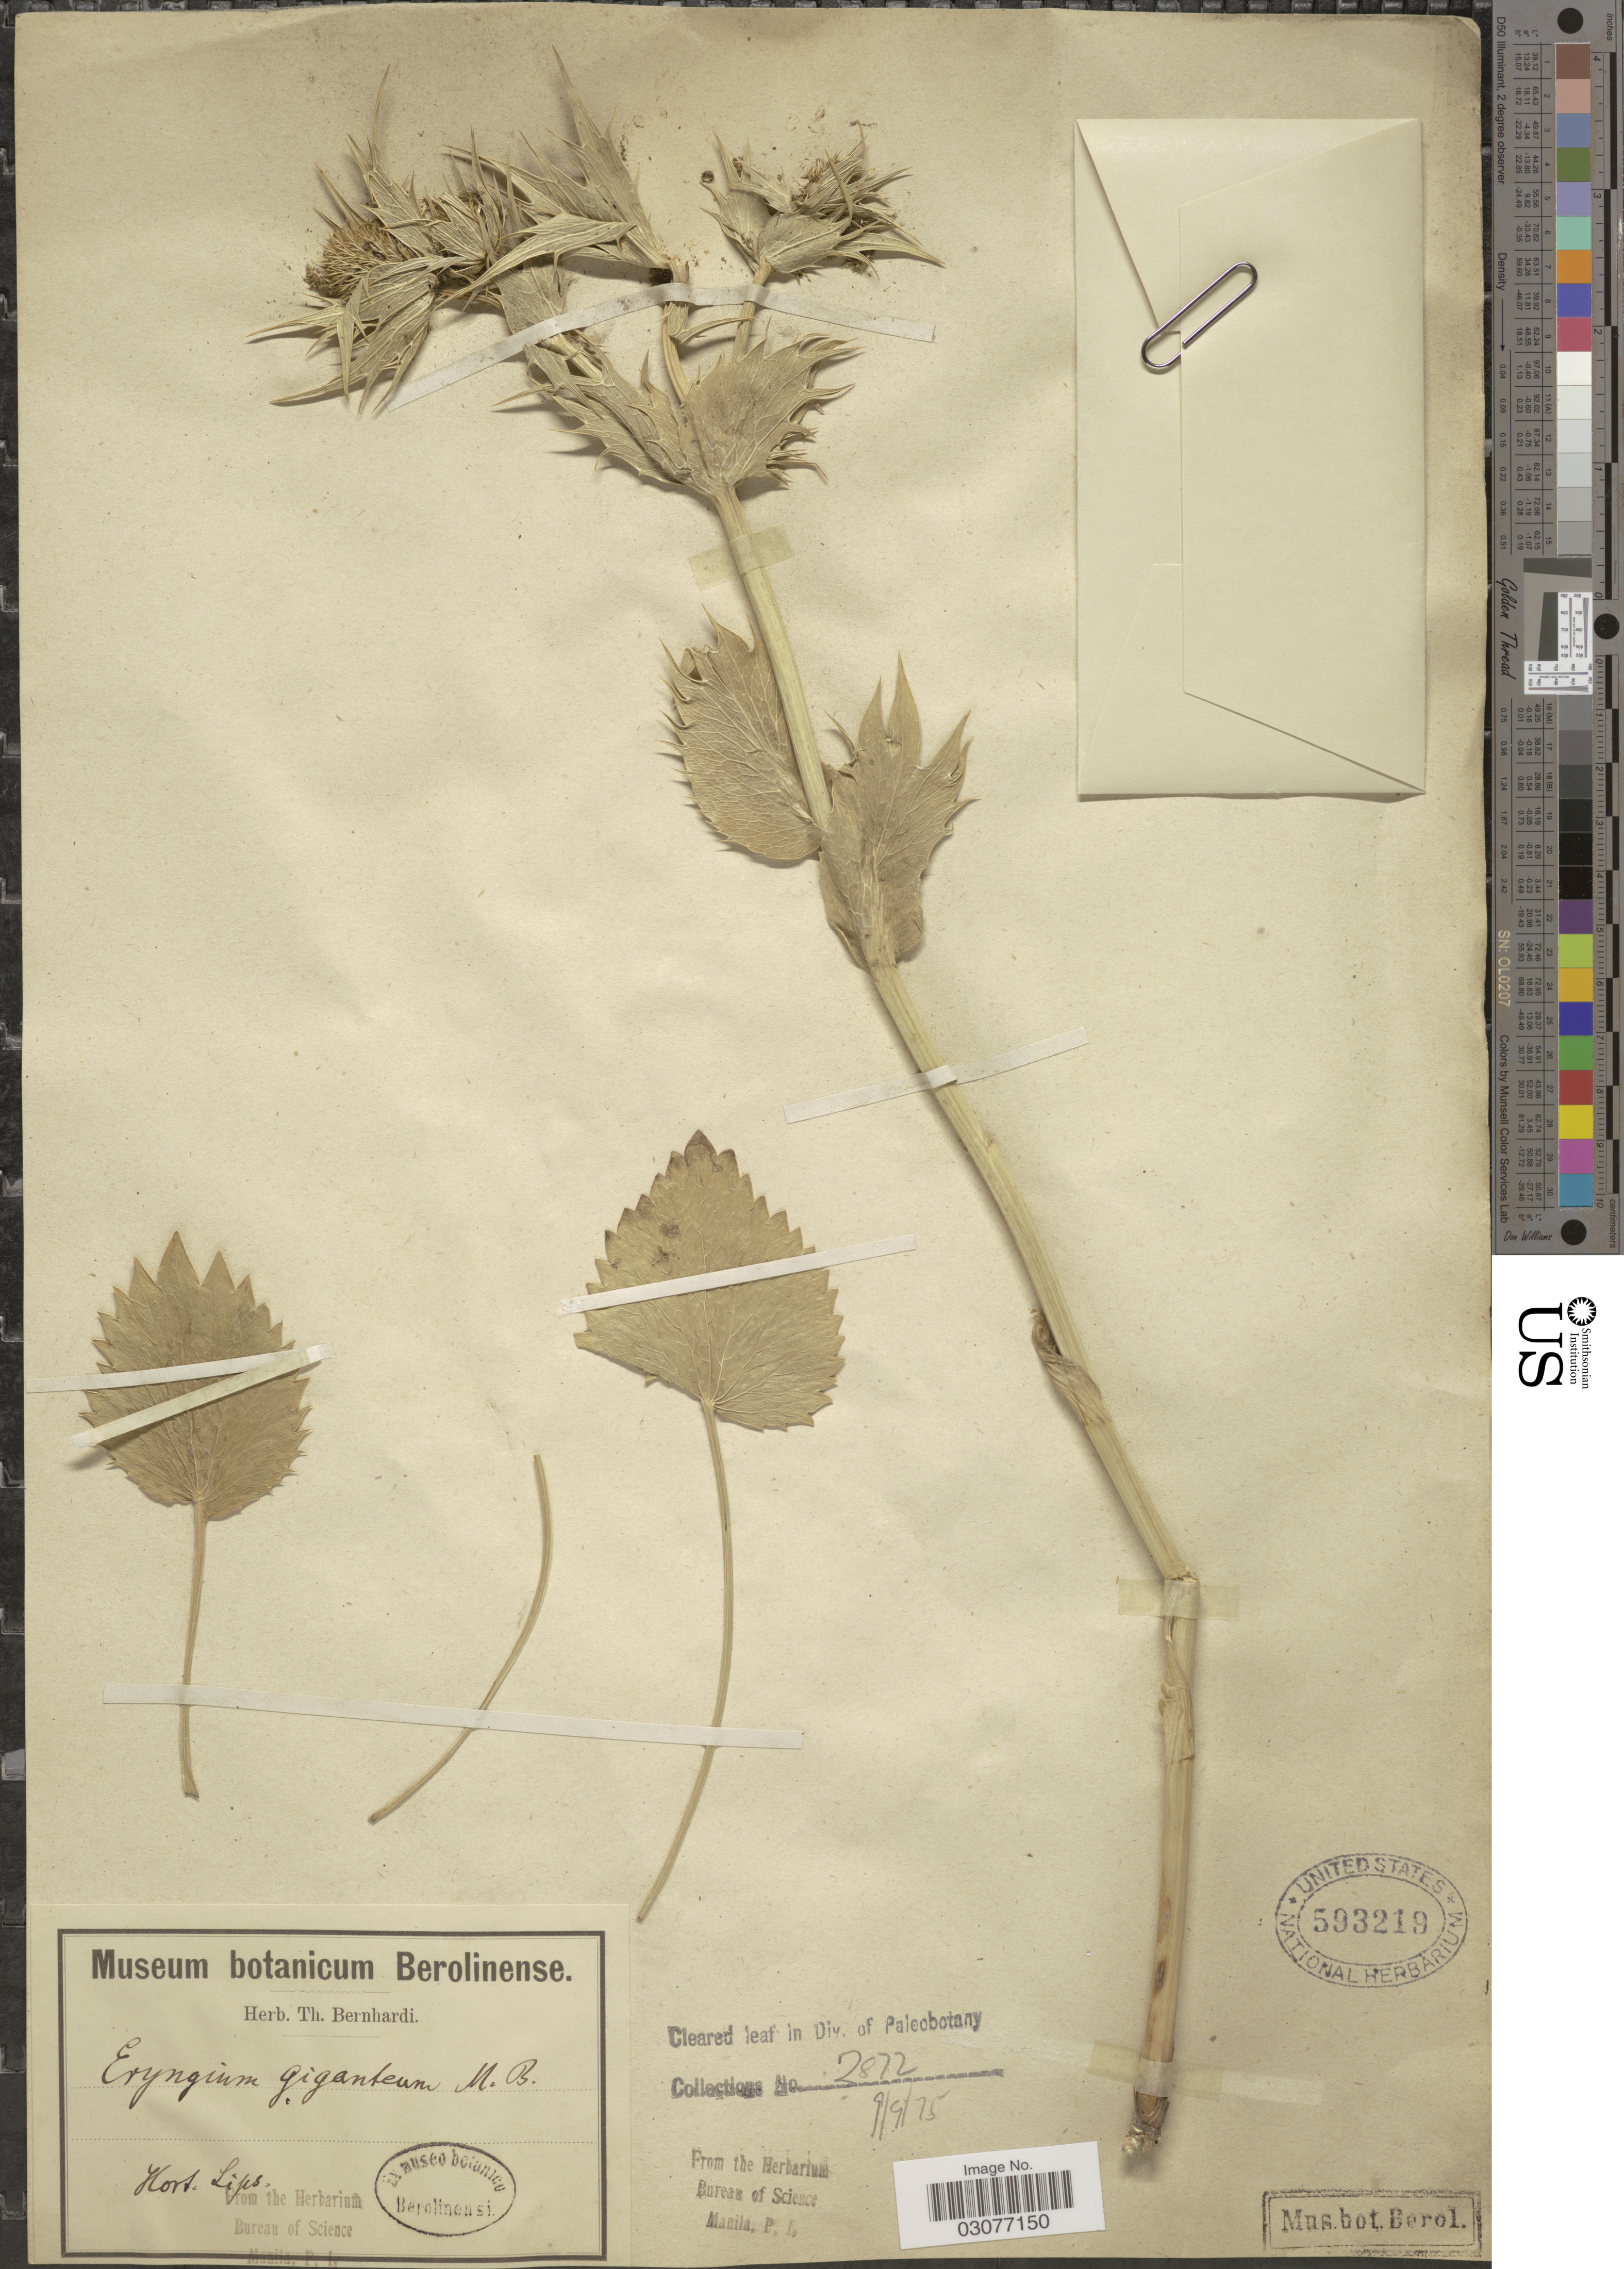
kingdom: Plantae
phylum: Tracheophyta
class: Magnoliopsida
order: Apiales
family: Apiaceae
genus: Eryngium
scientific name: Eryngium giganteum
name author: M. Bieb.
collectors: ex herb. Bernhardi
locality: Hort. Lips.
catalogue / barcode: US 593219